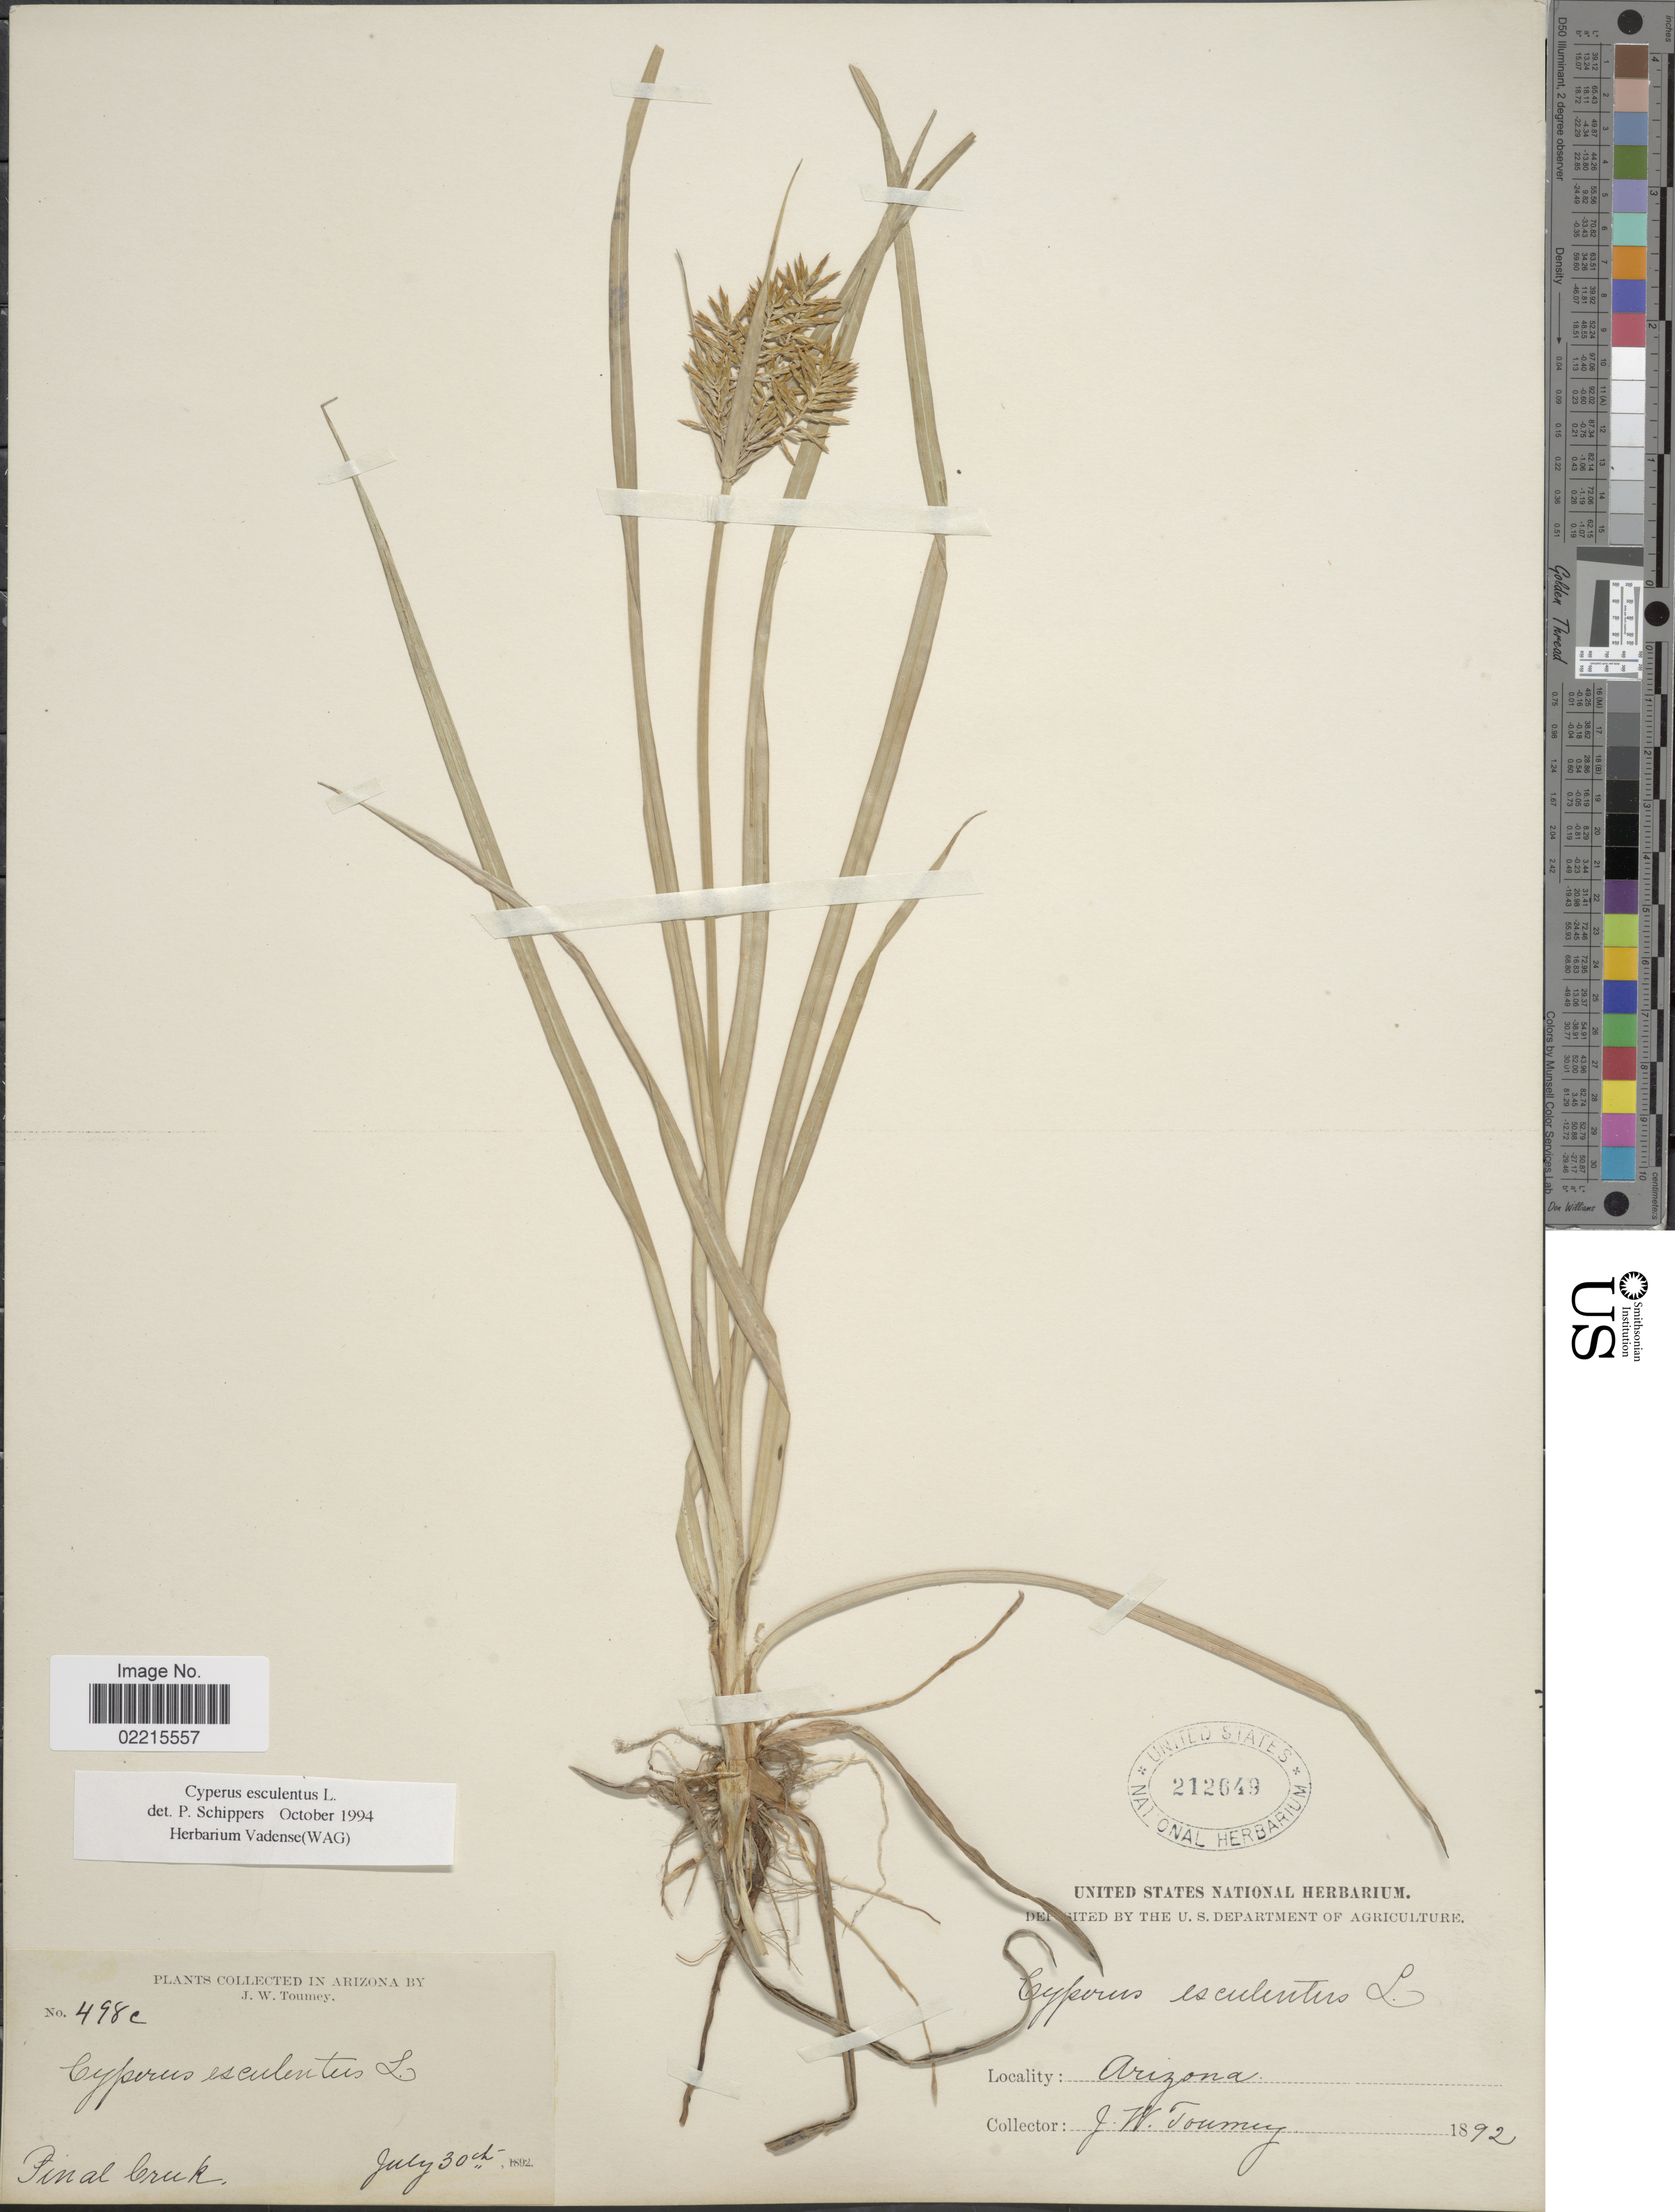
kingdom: Plantae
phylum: Tracheophyta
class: Liliopsida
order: Poales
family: Cyperaceae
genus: Cyperus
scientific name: Cyperus esculentus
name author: L.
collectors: J. Tourney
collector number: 498c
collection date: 1892-07-30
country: United States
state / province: Arizona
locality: Pinal Creek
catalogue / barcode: US 212649